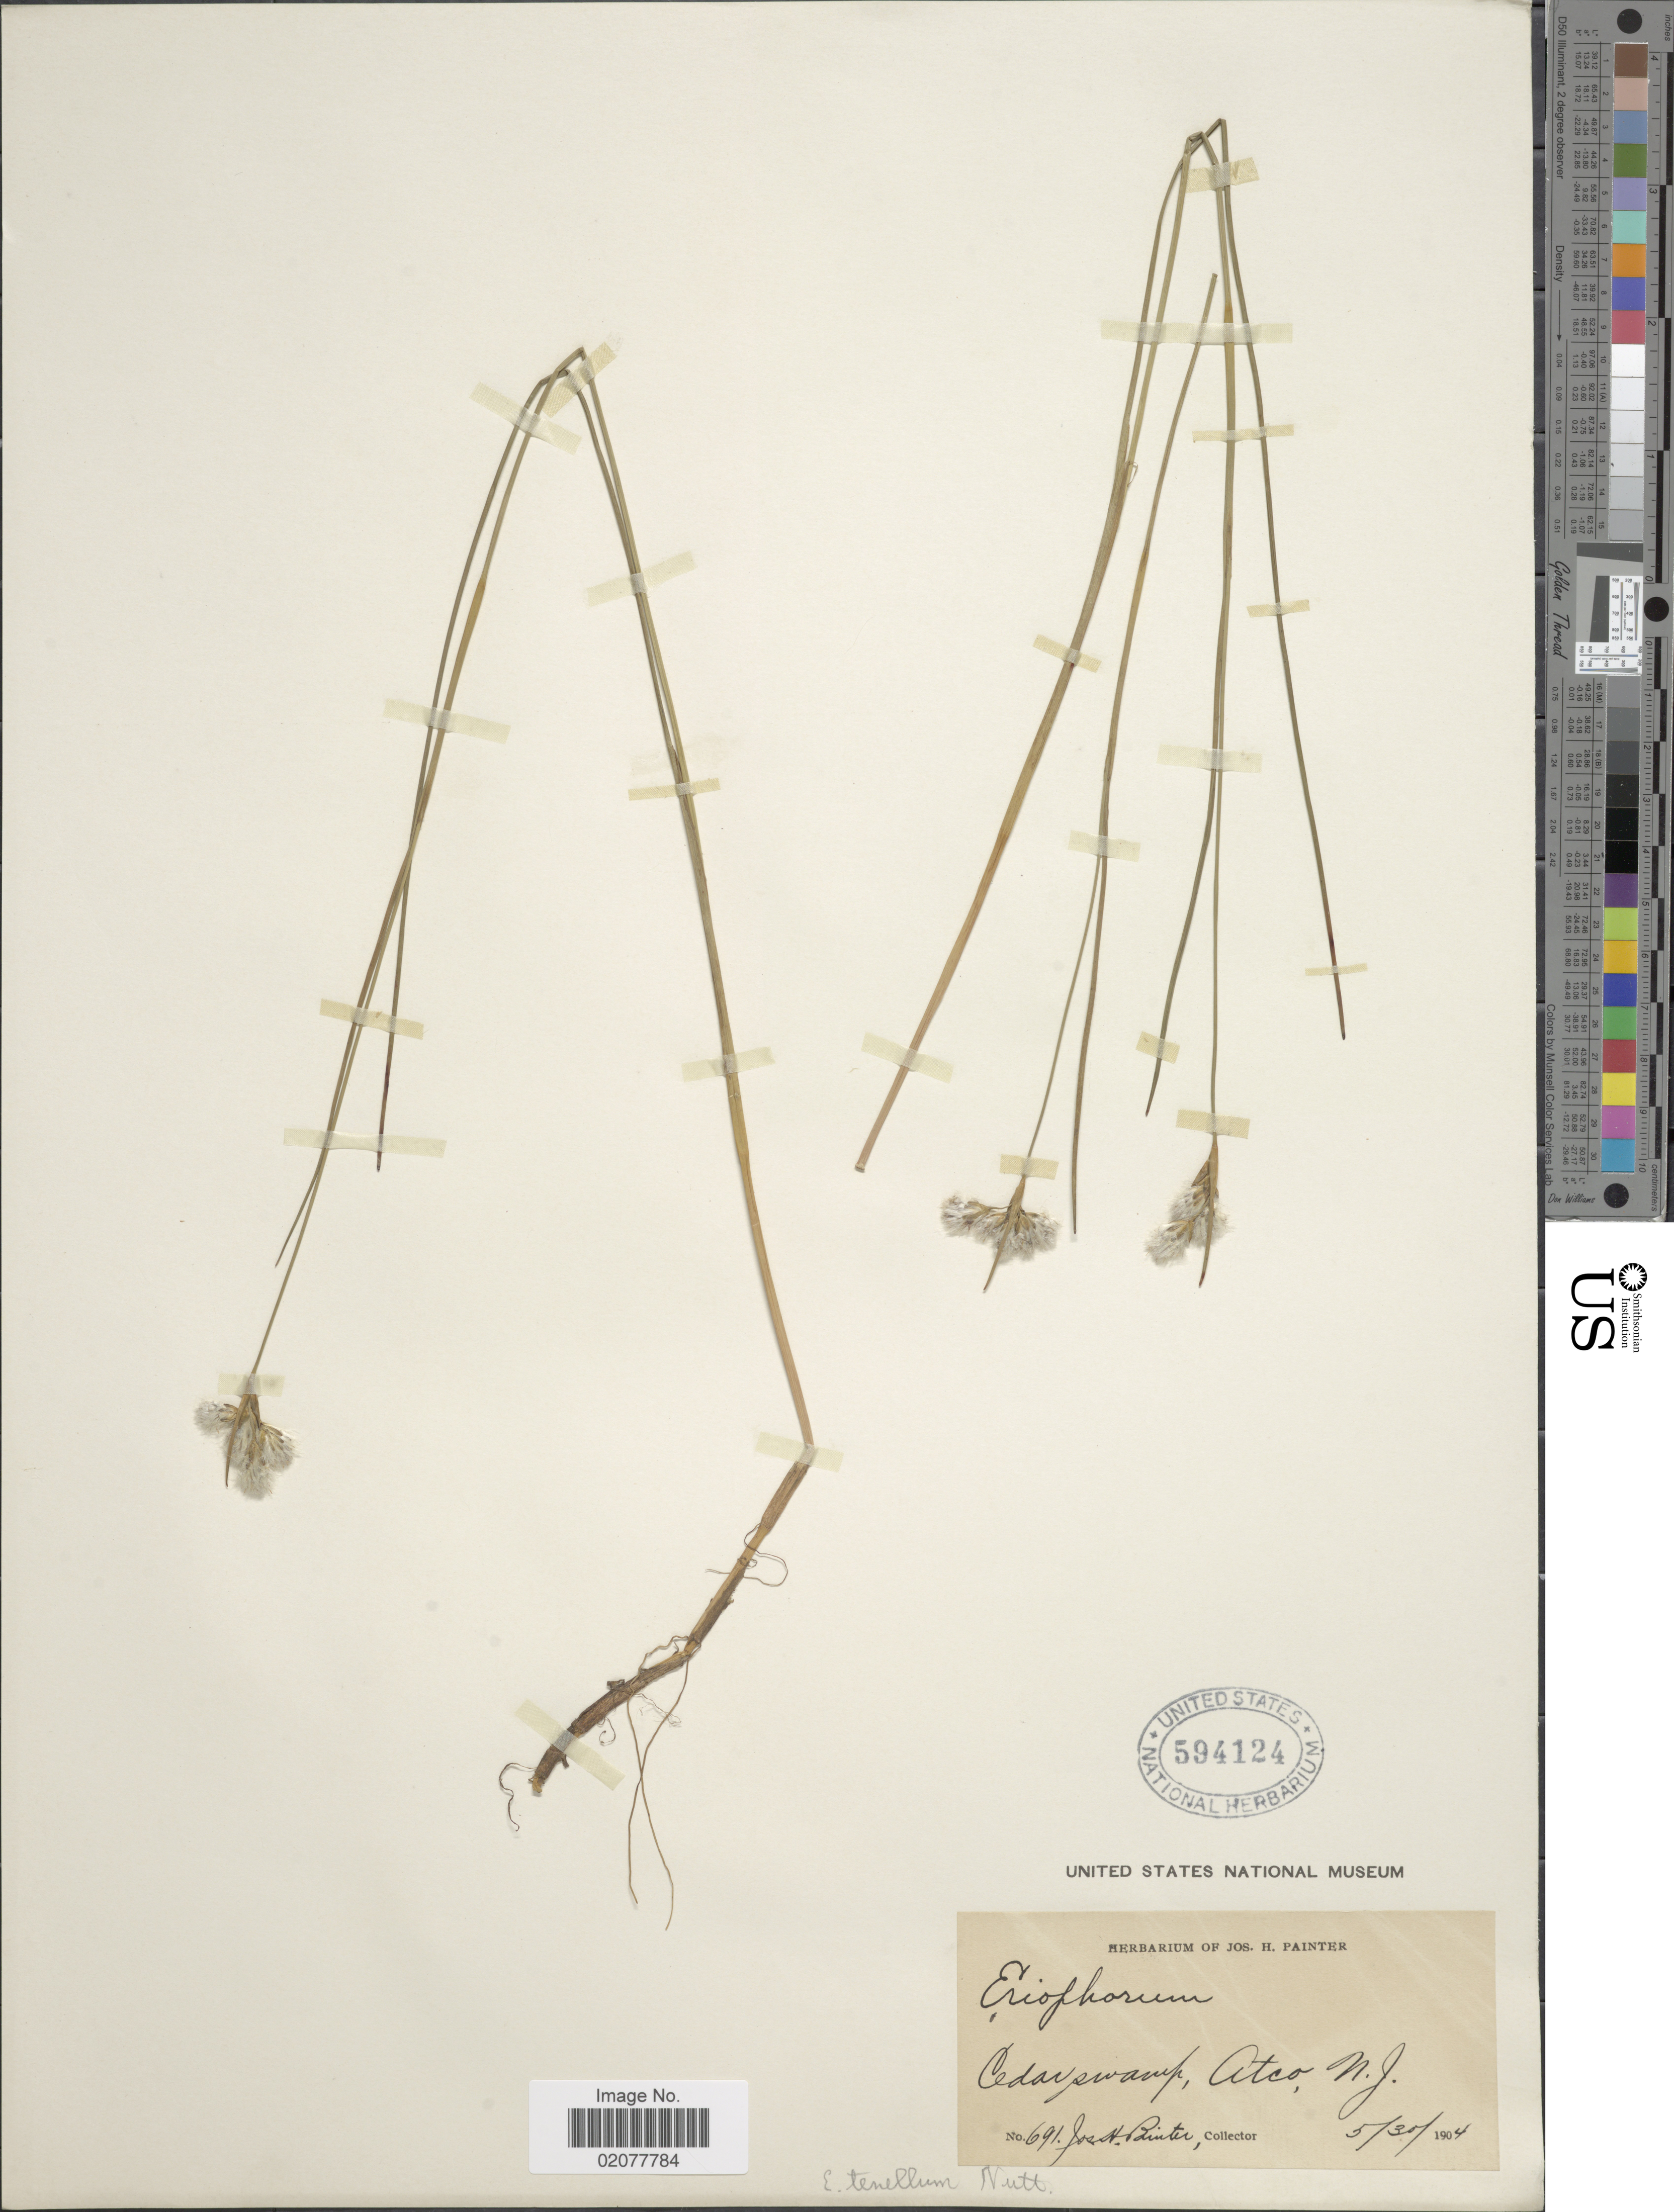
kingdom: Plantae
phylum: Tracheophyta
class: Liliopsida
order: Poales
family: Cyperaceae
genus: Eriophorum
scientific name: Eriophorum tenellum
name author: Nutt.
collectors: J. H. Painter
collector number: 691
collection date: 1904-05-30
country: United States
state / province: New Jersey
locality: Cedar swamp, Atco, N.J.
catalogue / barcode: US 594124